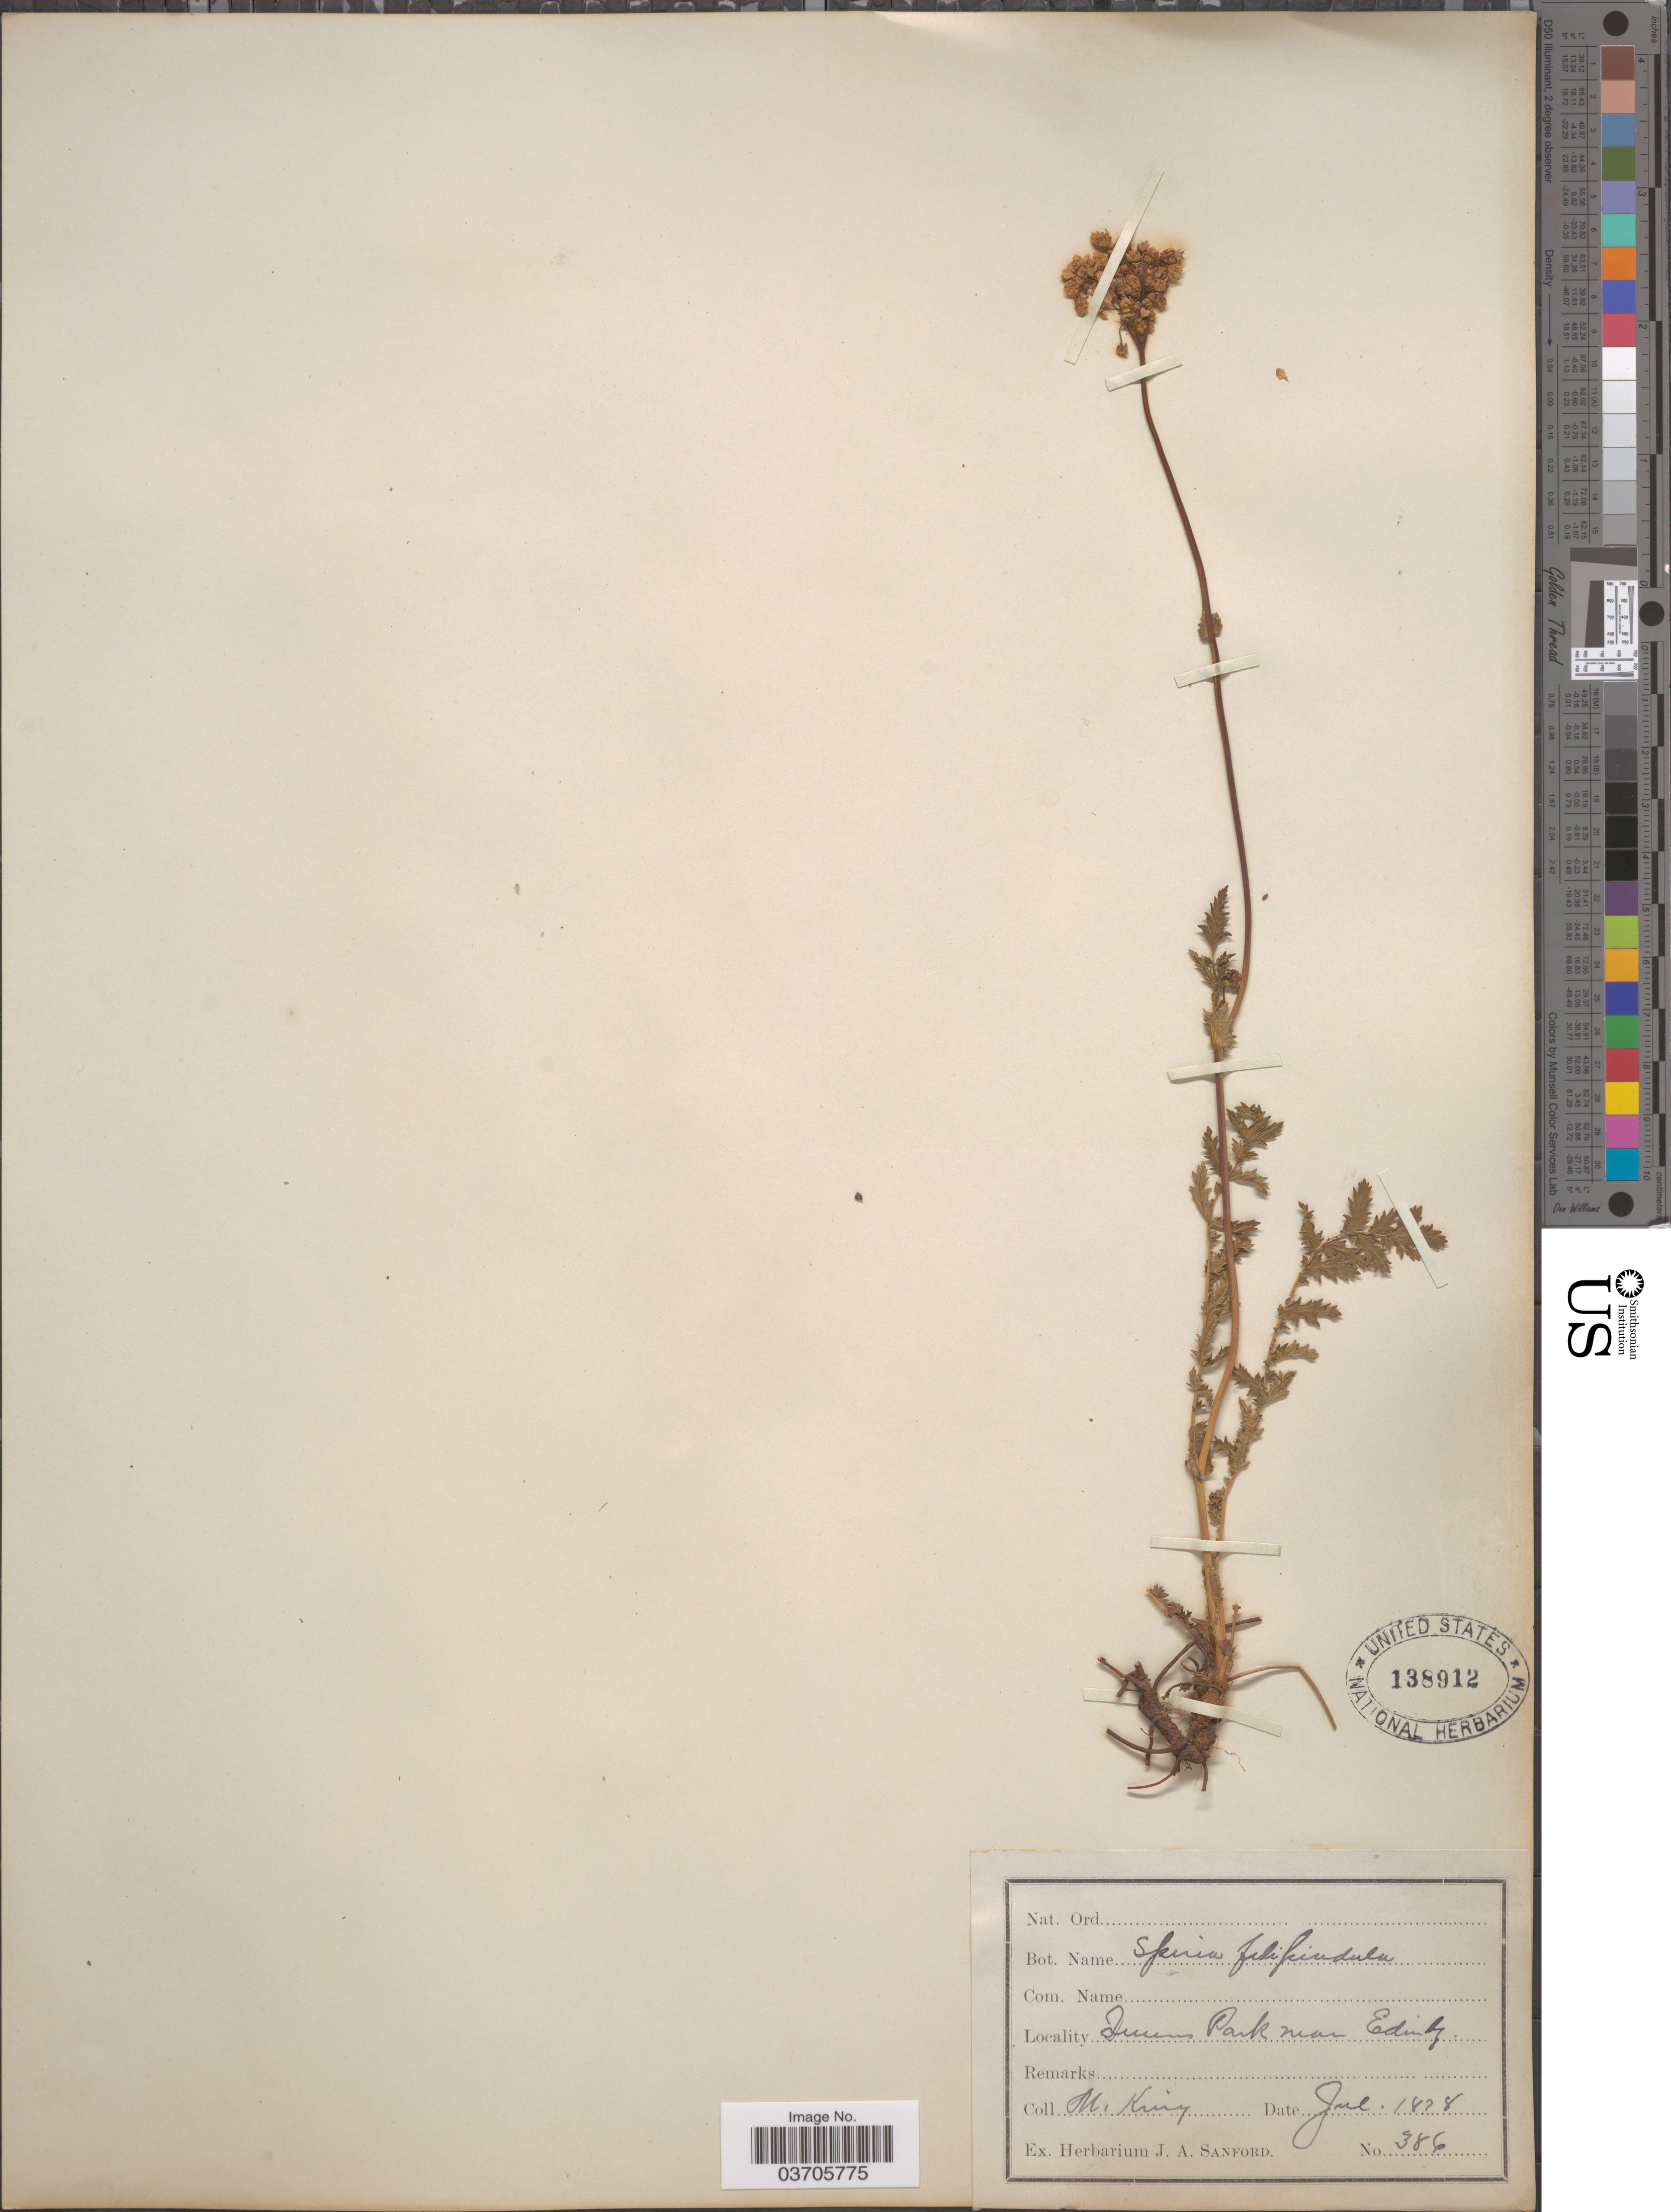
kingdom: Plantae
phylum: Tracheophyta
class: Magnoliopsida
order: Rosales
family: Rosaceae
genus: Filipendula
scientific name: Filipendula filipendula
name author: (L.) Voss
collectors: M. King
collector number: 386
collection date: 1838-06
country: United Kingdom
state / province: Scotland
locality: Queens Park near Edinbg.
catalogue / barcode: US 138912